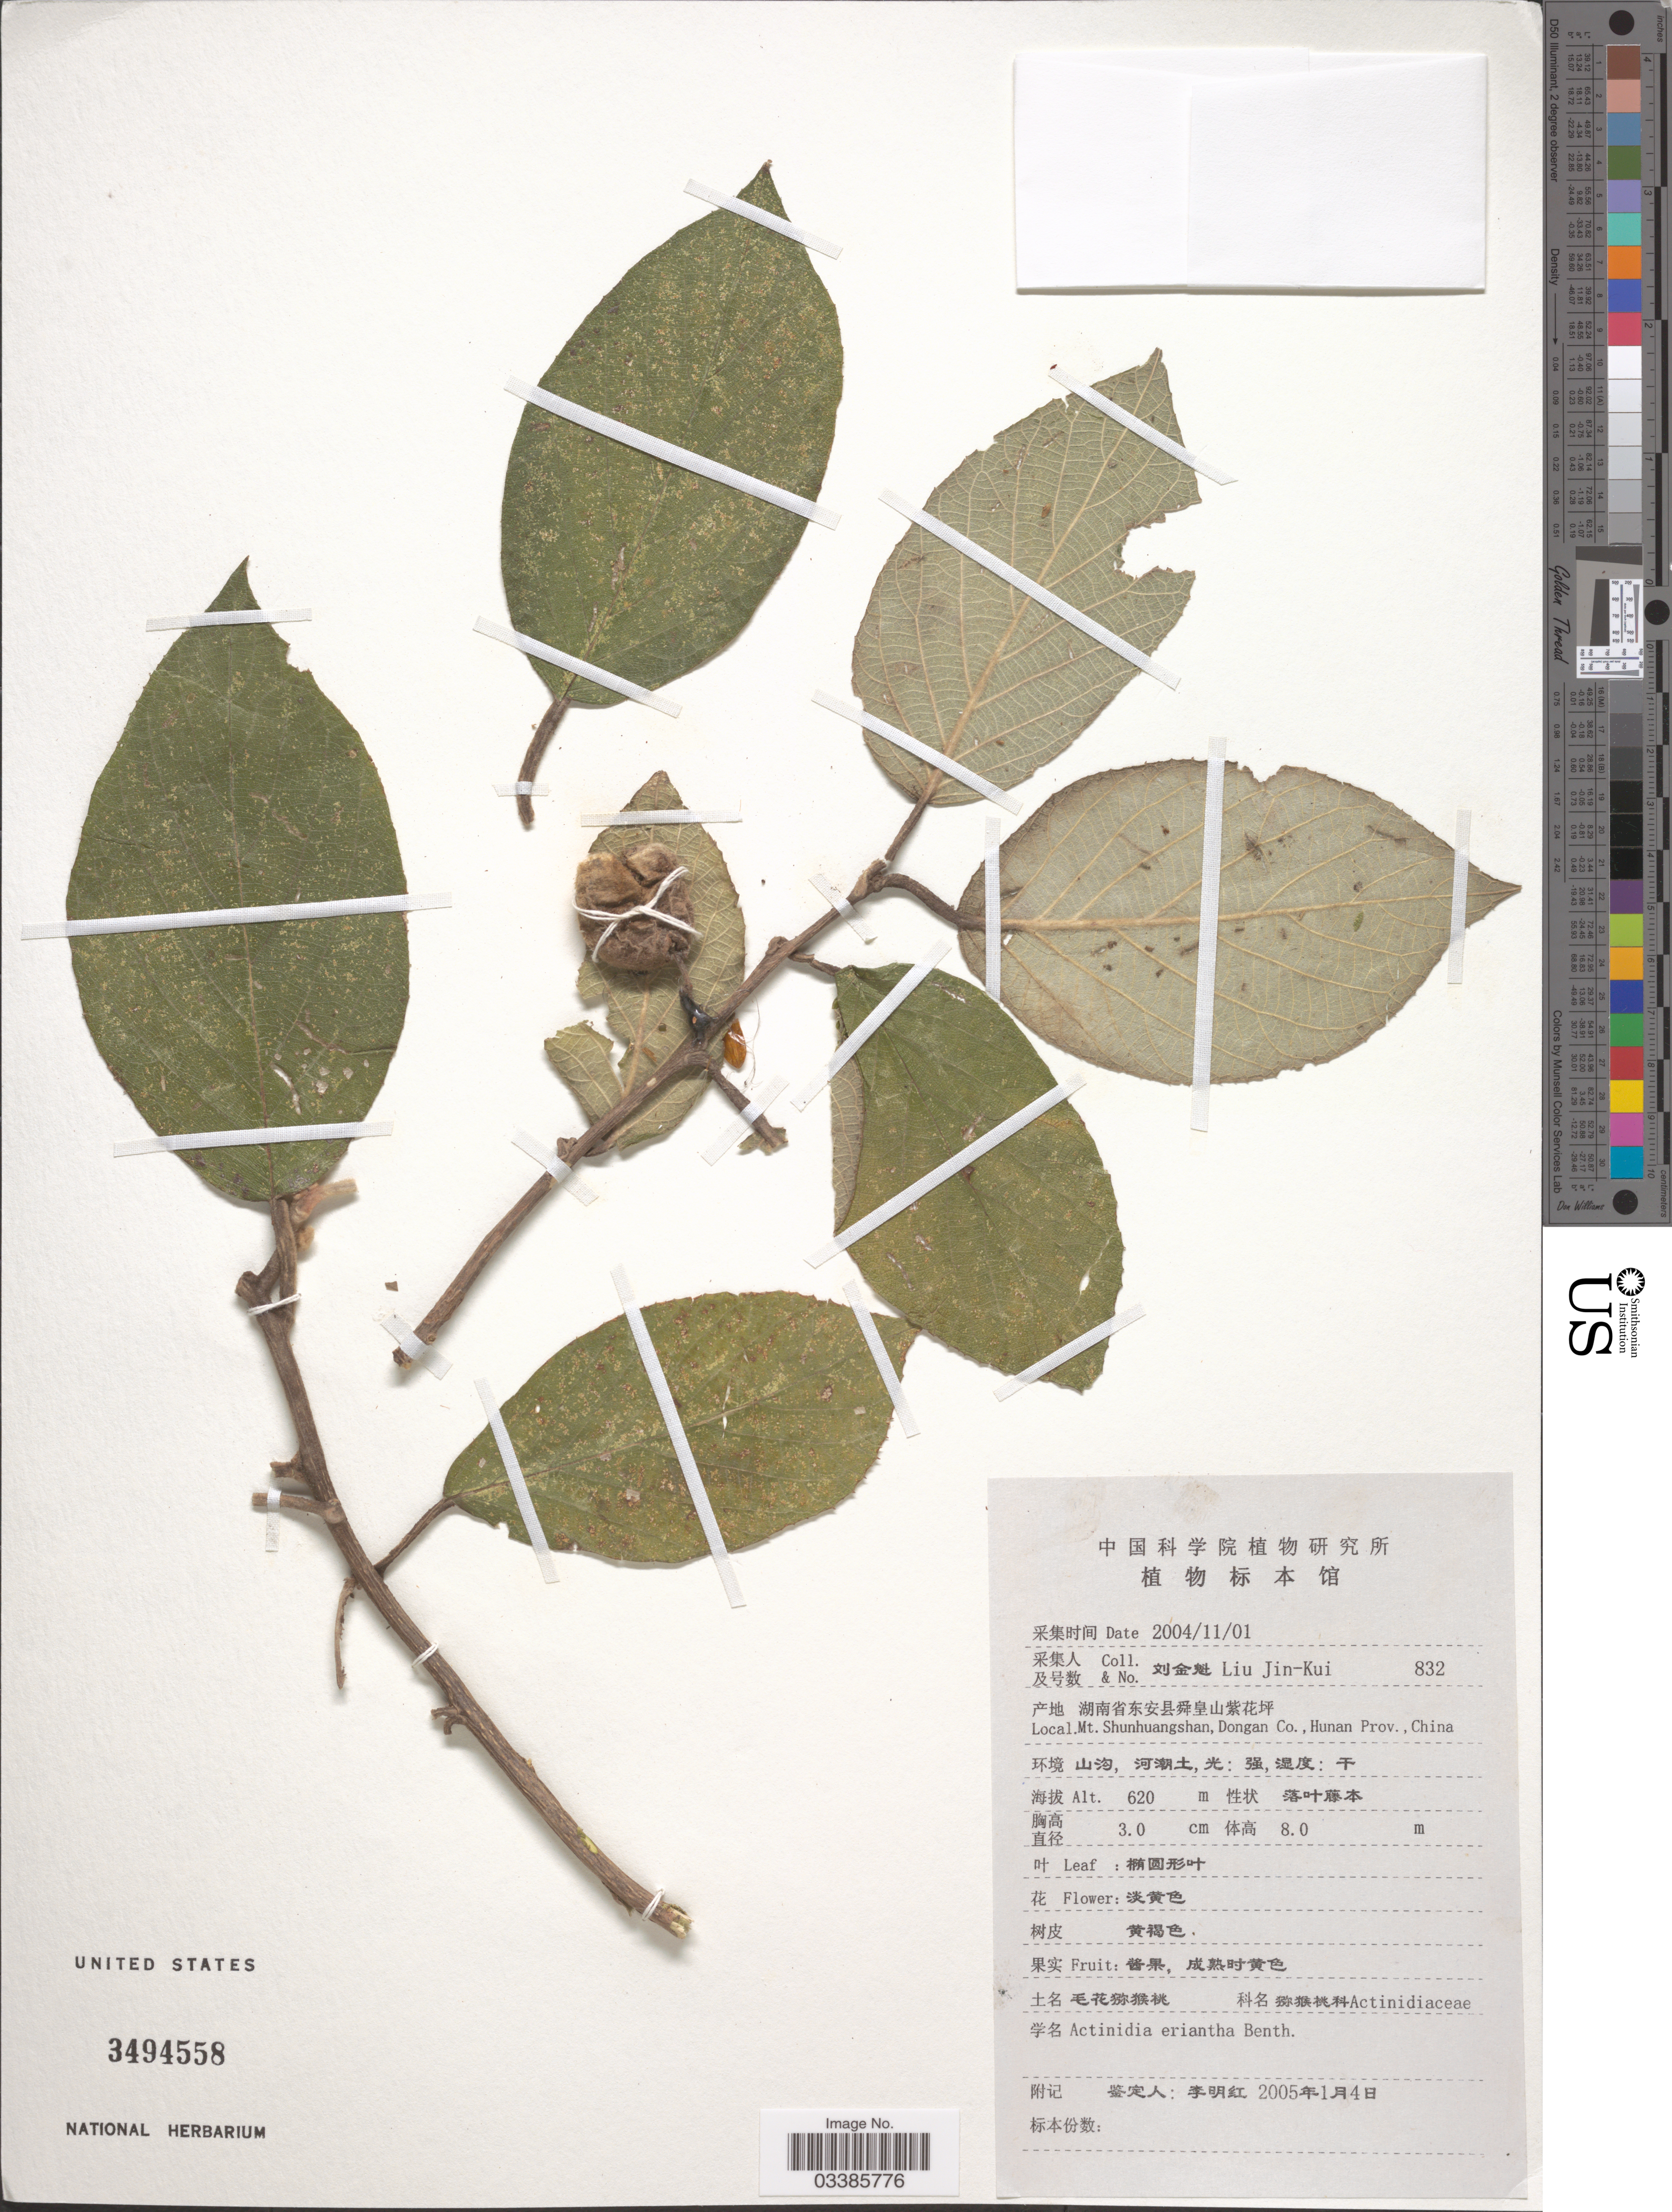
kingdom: Plantae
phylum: Tracheophyta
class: Magnoliopsida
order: Ericales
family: Actinidiaceae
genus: Actinidia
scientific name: Actinidia eriantha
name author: Benth.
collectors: Liu Jin-Kui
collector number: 832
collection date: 2004-11-01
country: China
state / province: Hunan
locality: Mt. Shunhuangshan, Dongan Co.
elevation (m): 620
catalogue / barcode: US 3494558